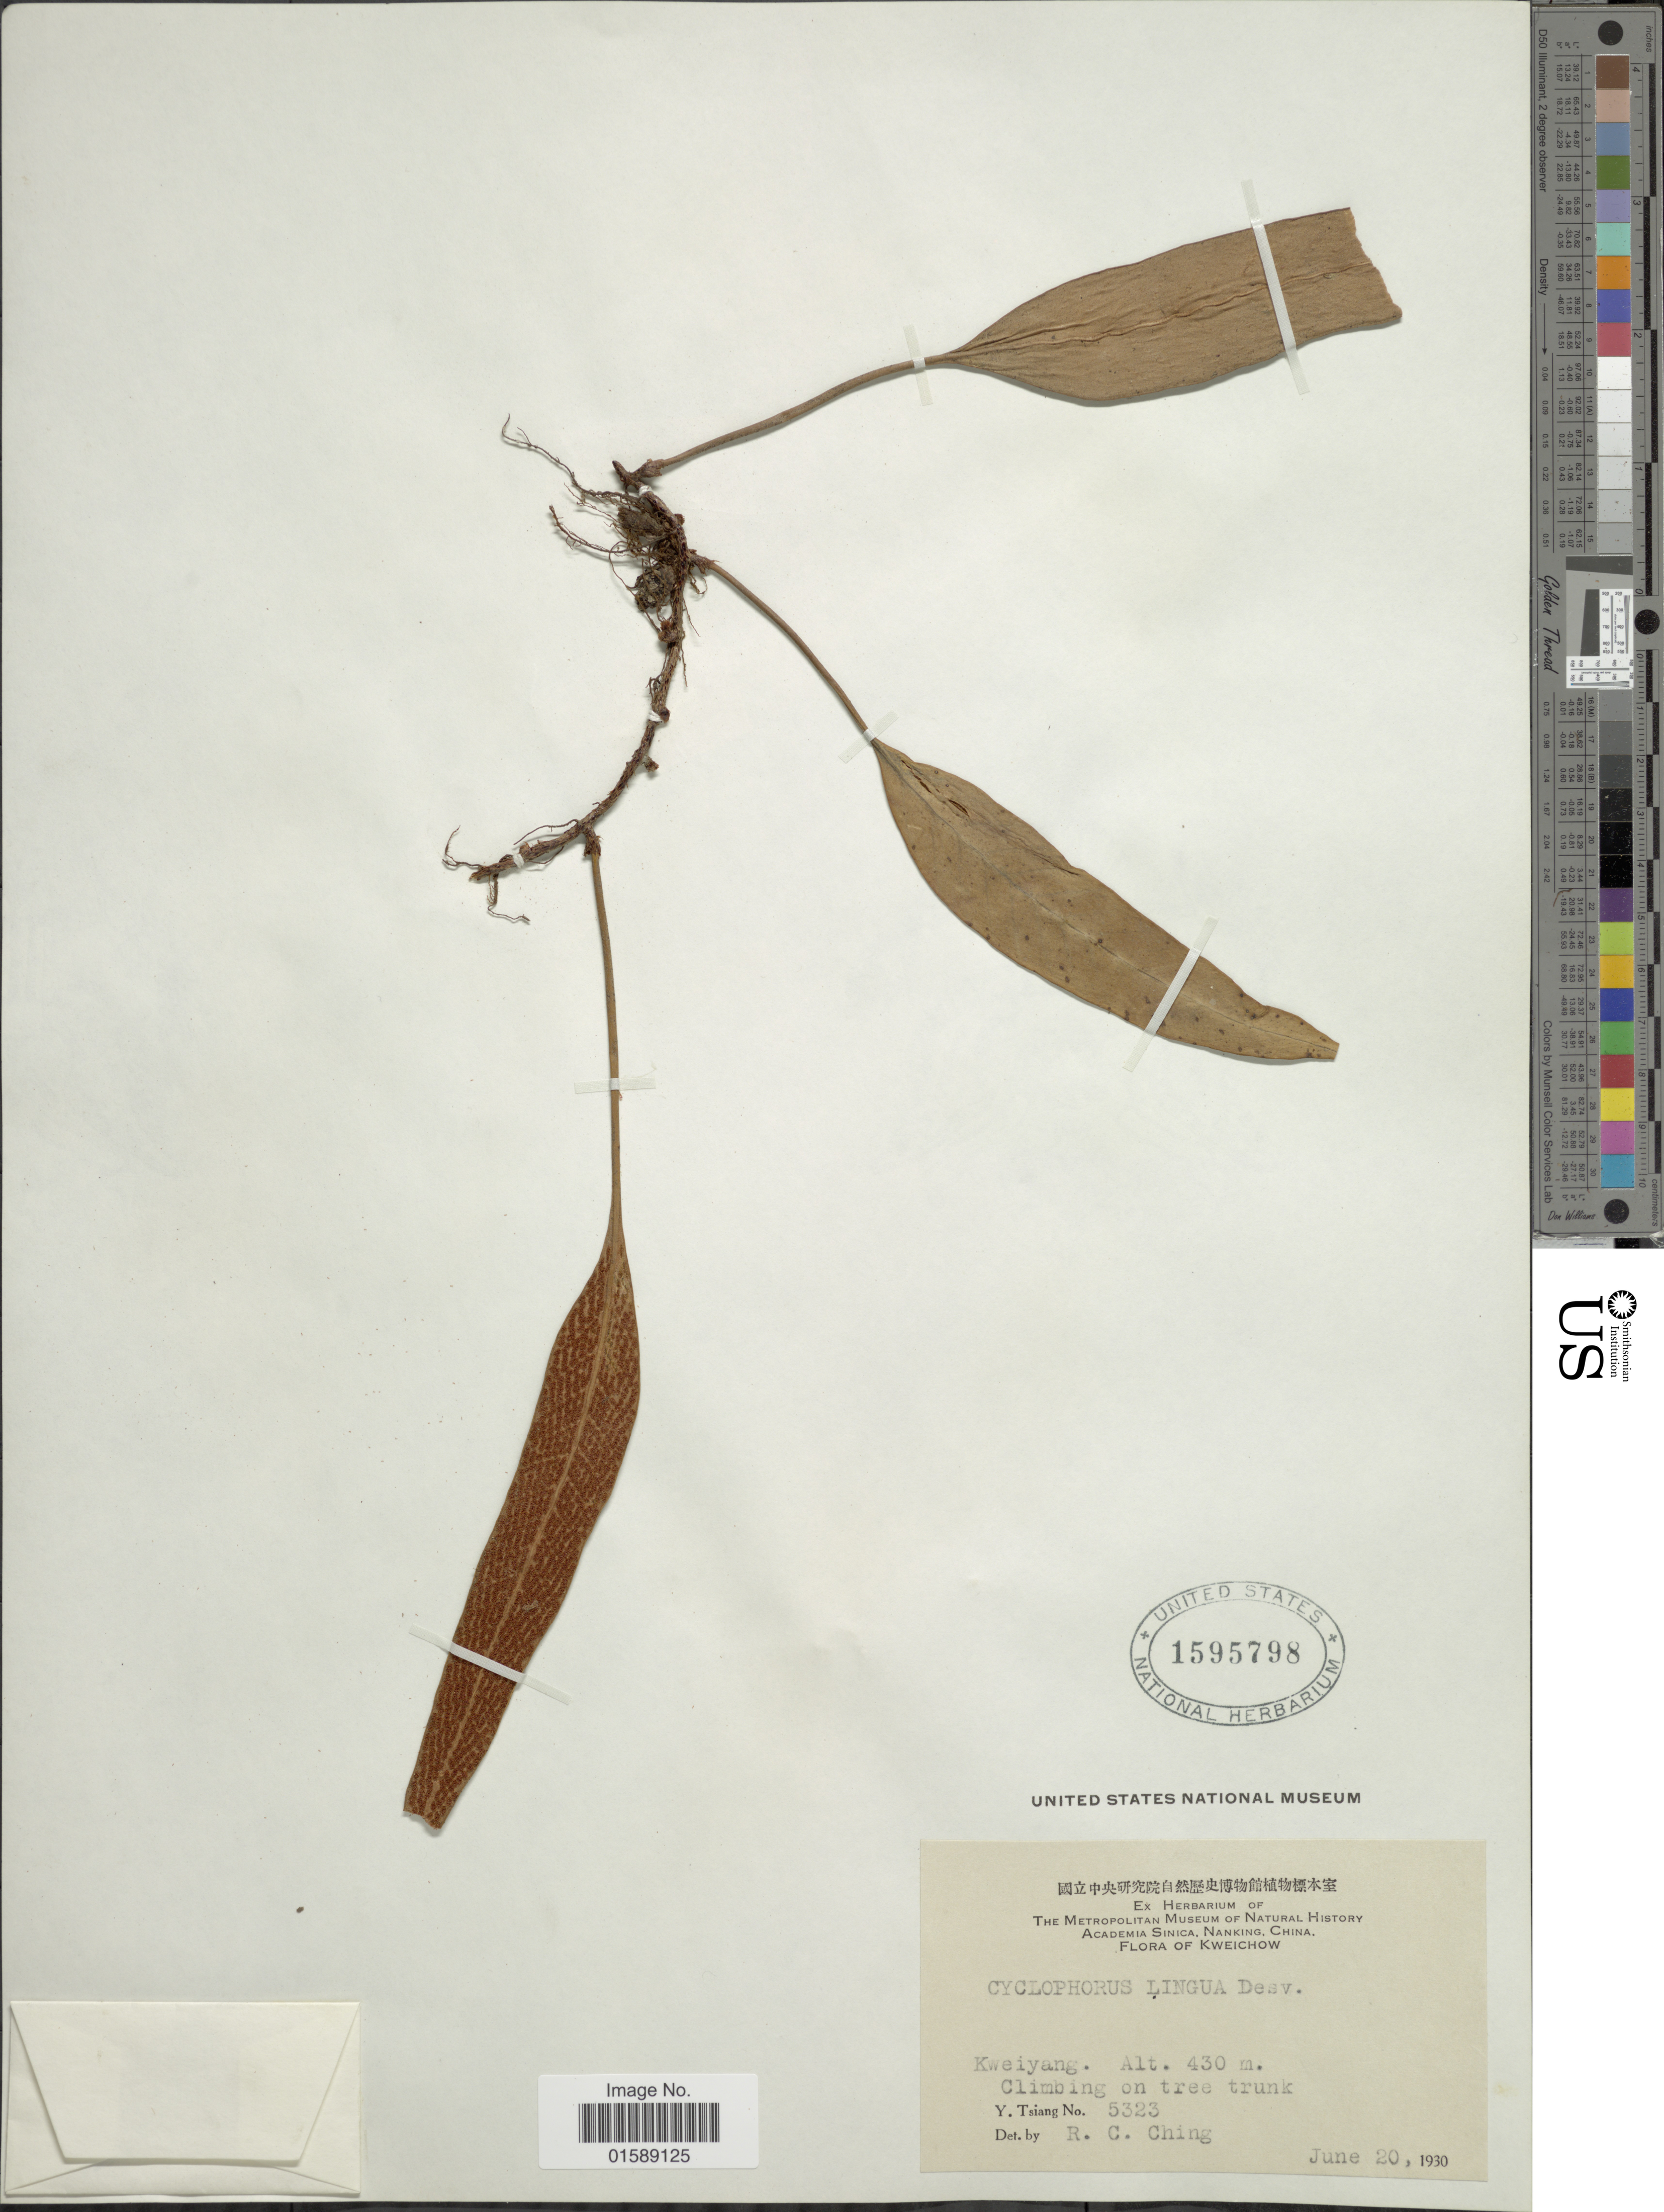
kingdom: Plantae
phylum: Tracheophyta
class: Polypodiopsida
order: Polypodiales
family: Polypodiaceae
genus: Pyrrosia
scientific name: Pyrrosia lingua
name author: (Thurb.) Farw.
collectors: Y. Tsiang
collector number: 5323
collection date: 1930-06-20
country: China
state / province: Guizhou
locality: Kweichow. Kweiyang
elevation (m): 430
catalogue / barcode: US 1595798